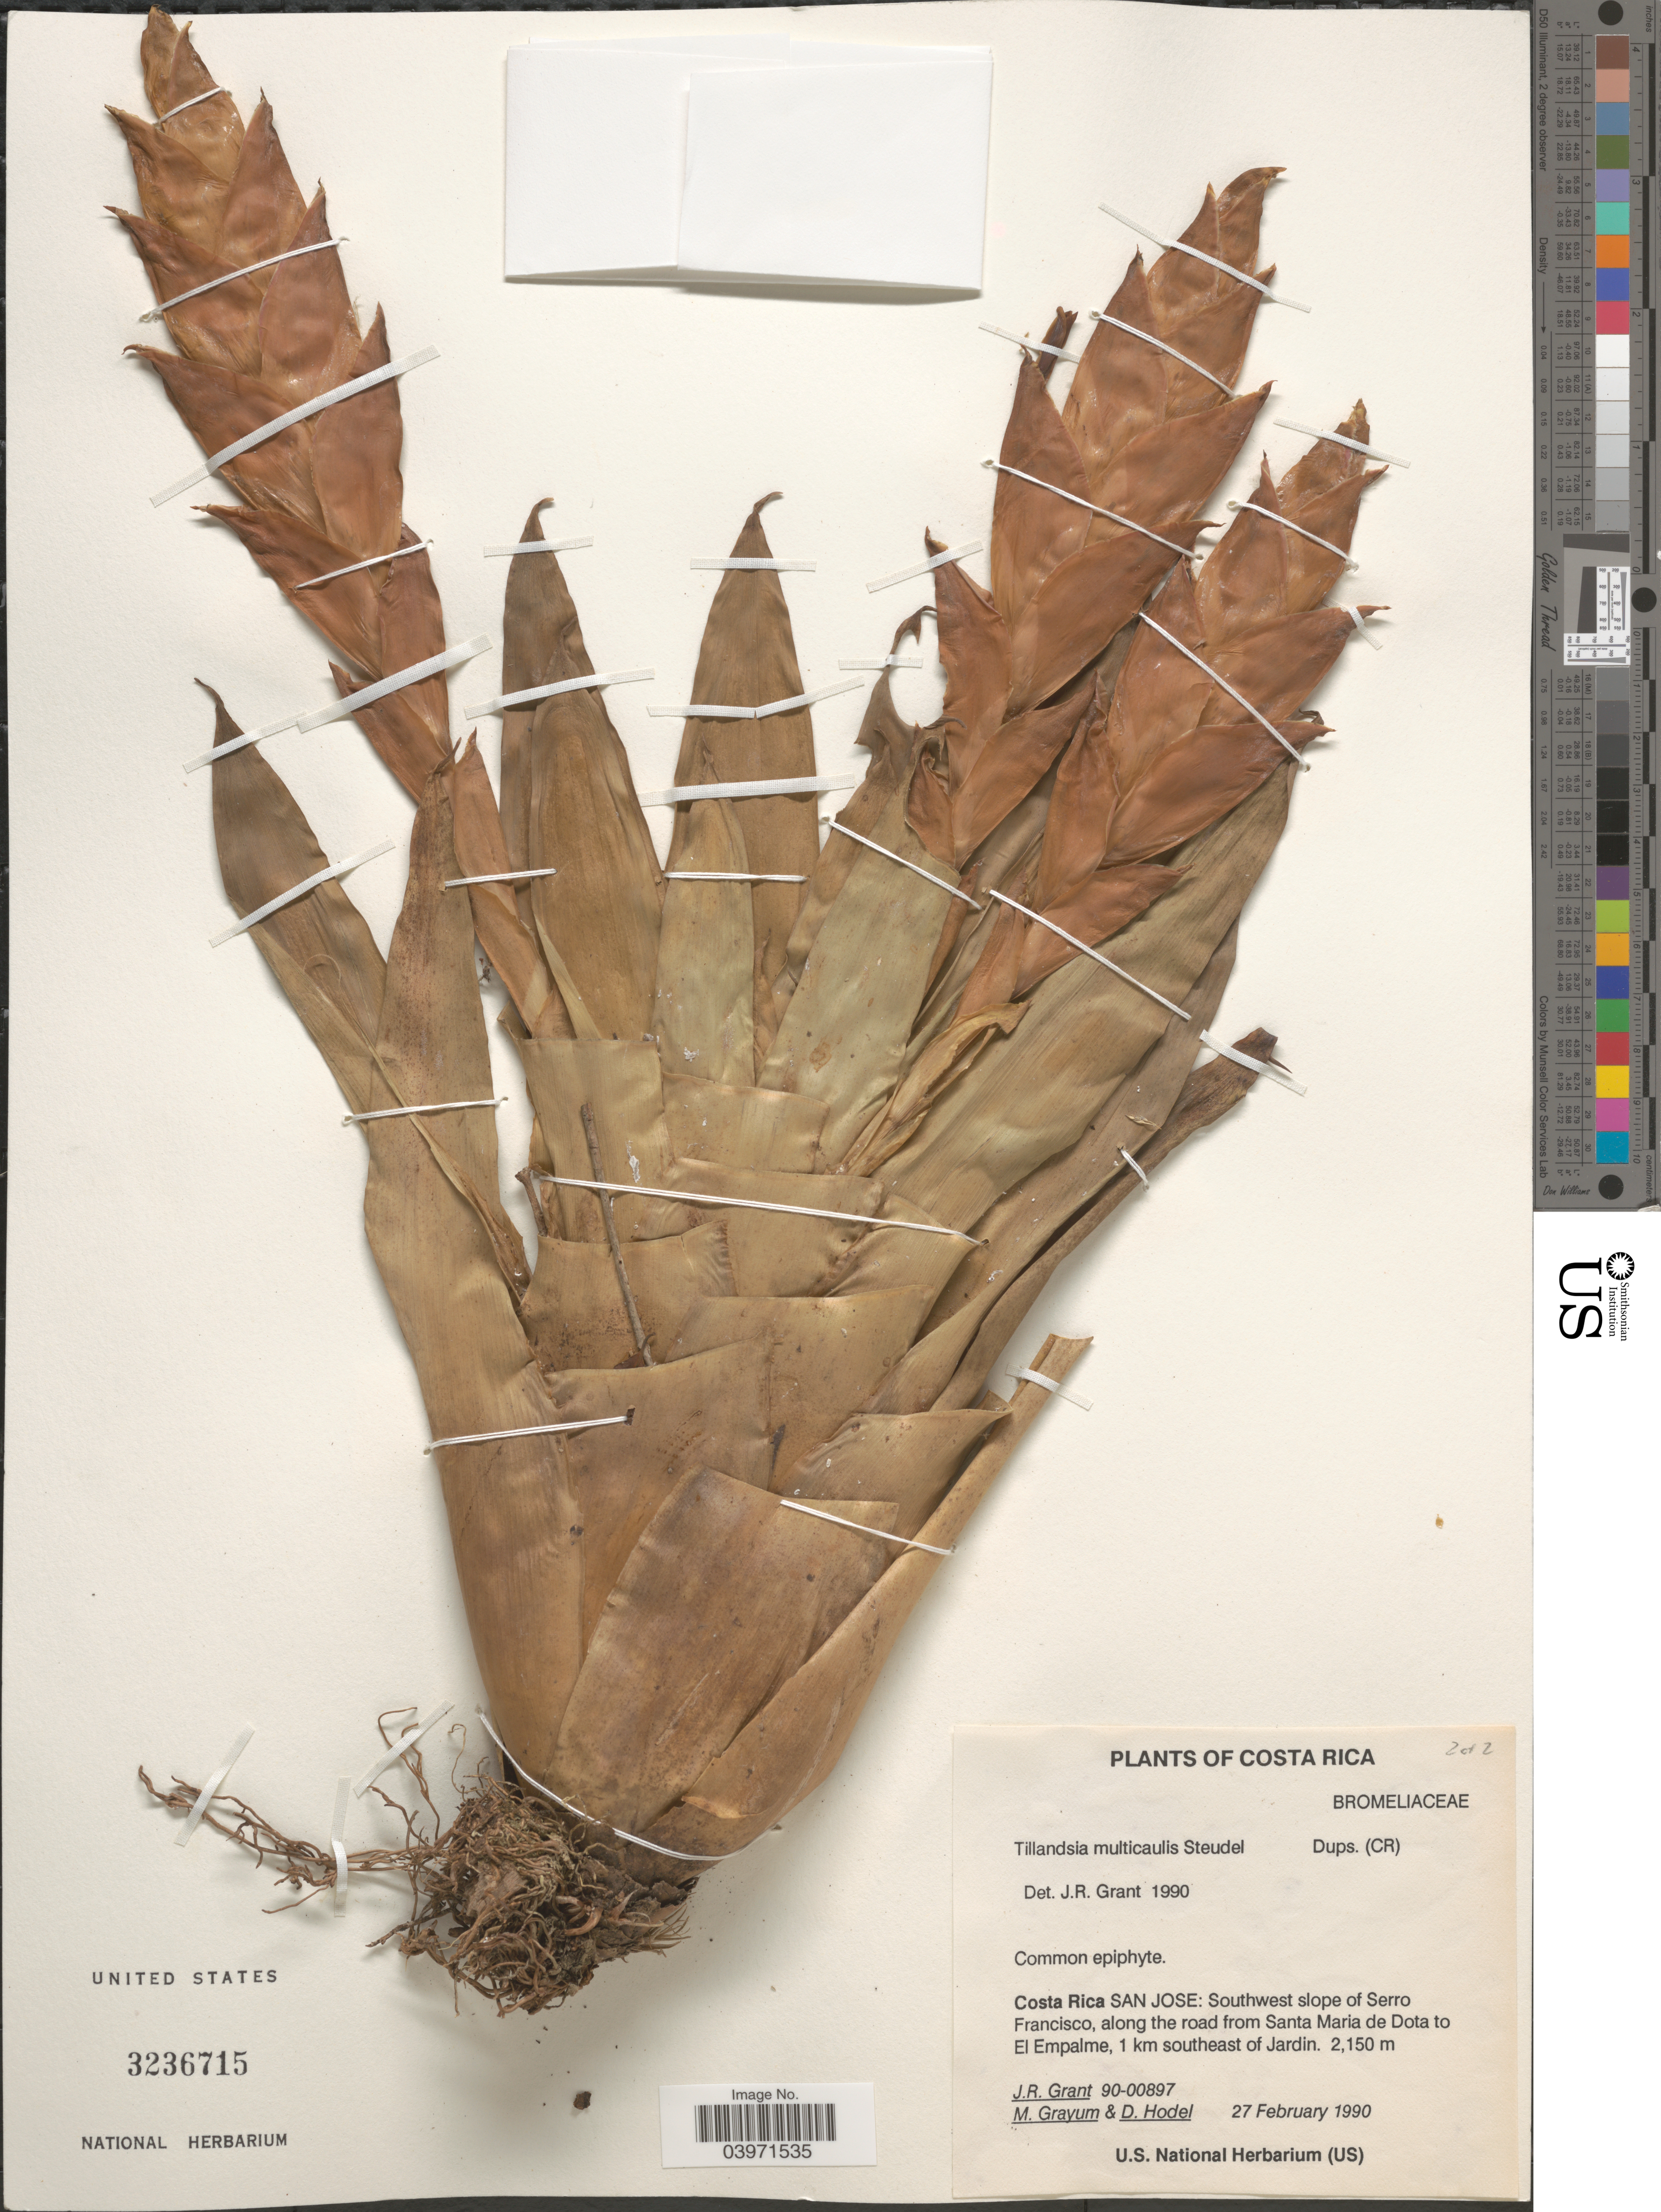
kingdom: Plantae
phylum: Tracheophyta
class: Liliopsida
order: Poales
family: Bromeliaceae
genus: Tillandsia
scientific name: Tillandsia multicaulis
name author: Steud.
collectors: J. Grant, M. H. Grayum & D. R. Hodel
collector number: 90-00897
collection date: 1990-02-27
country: Costa Rica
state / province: San José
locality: Southwest slope of Serro Francisco, along the road from Santa Maria de Dota to El Empalme, 1 km southeast of Jardin.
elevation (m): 2150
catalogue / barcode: US 3236715